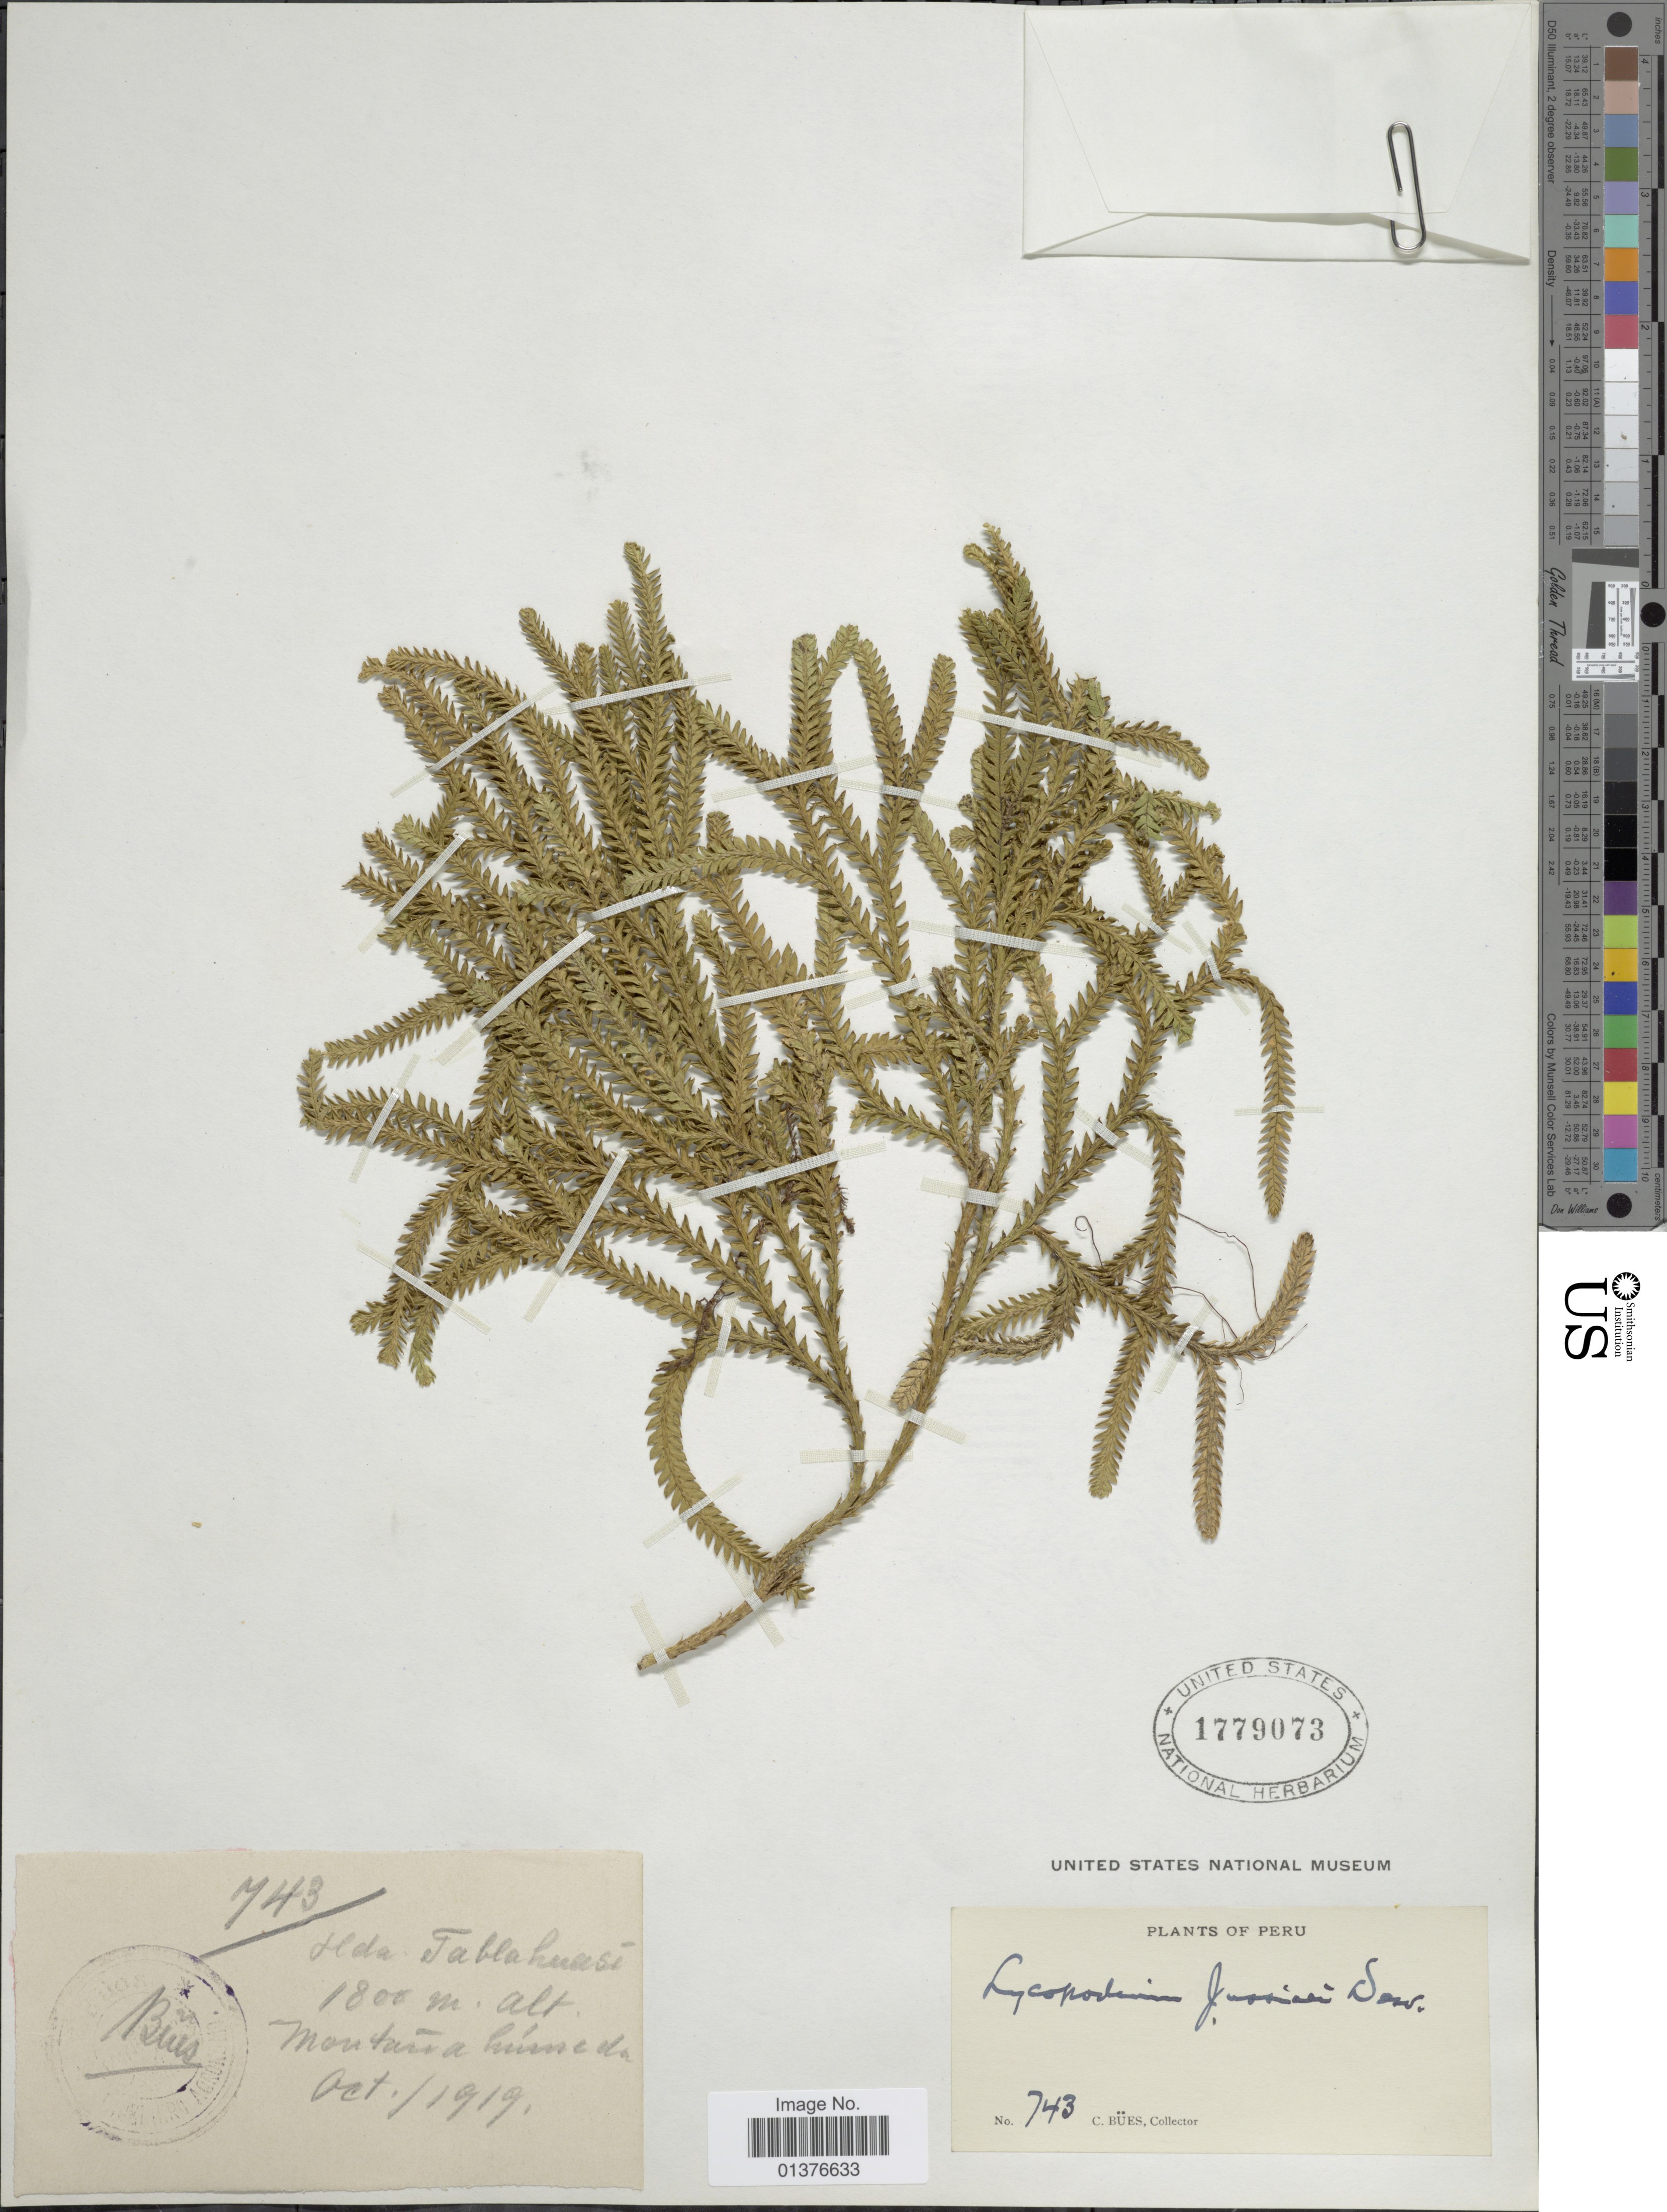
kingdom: Plantae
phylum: Tracheophyta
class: Lycopodiopsida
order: Lycopodiales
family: Lycopodiaceae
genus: Diphasium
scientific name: Diphasium jussiaei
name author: (Desv.) C. Presl ex Rothm.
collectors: C. Bues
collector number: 743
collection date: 1919-10-01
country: Peru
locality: Hda. Tablahuasi, moutana humeda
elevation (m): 1800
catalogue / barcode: US 1779073